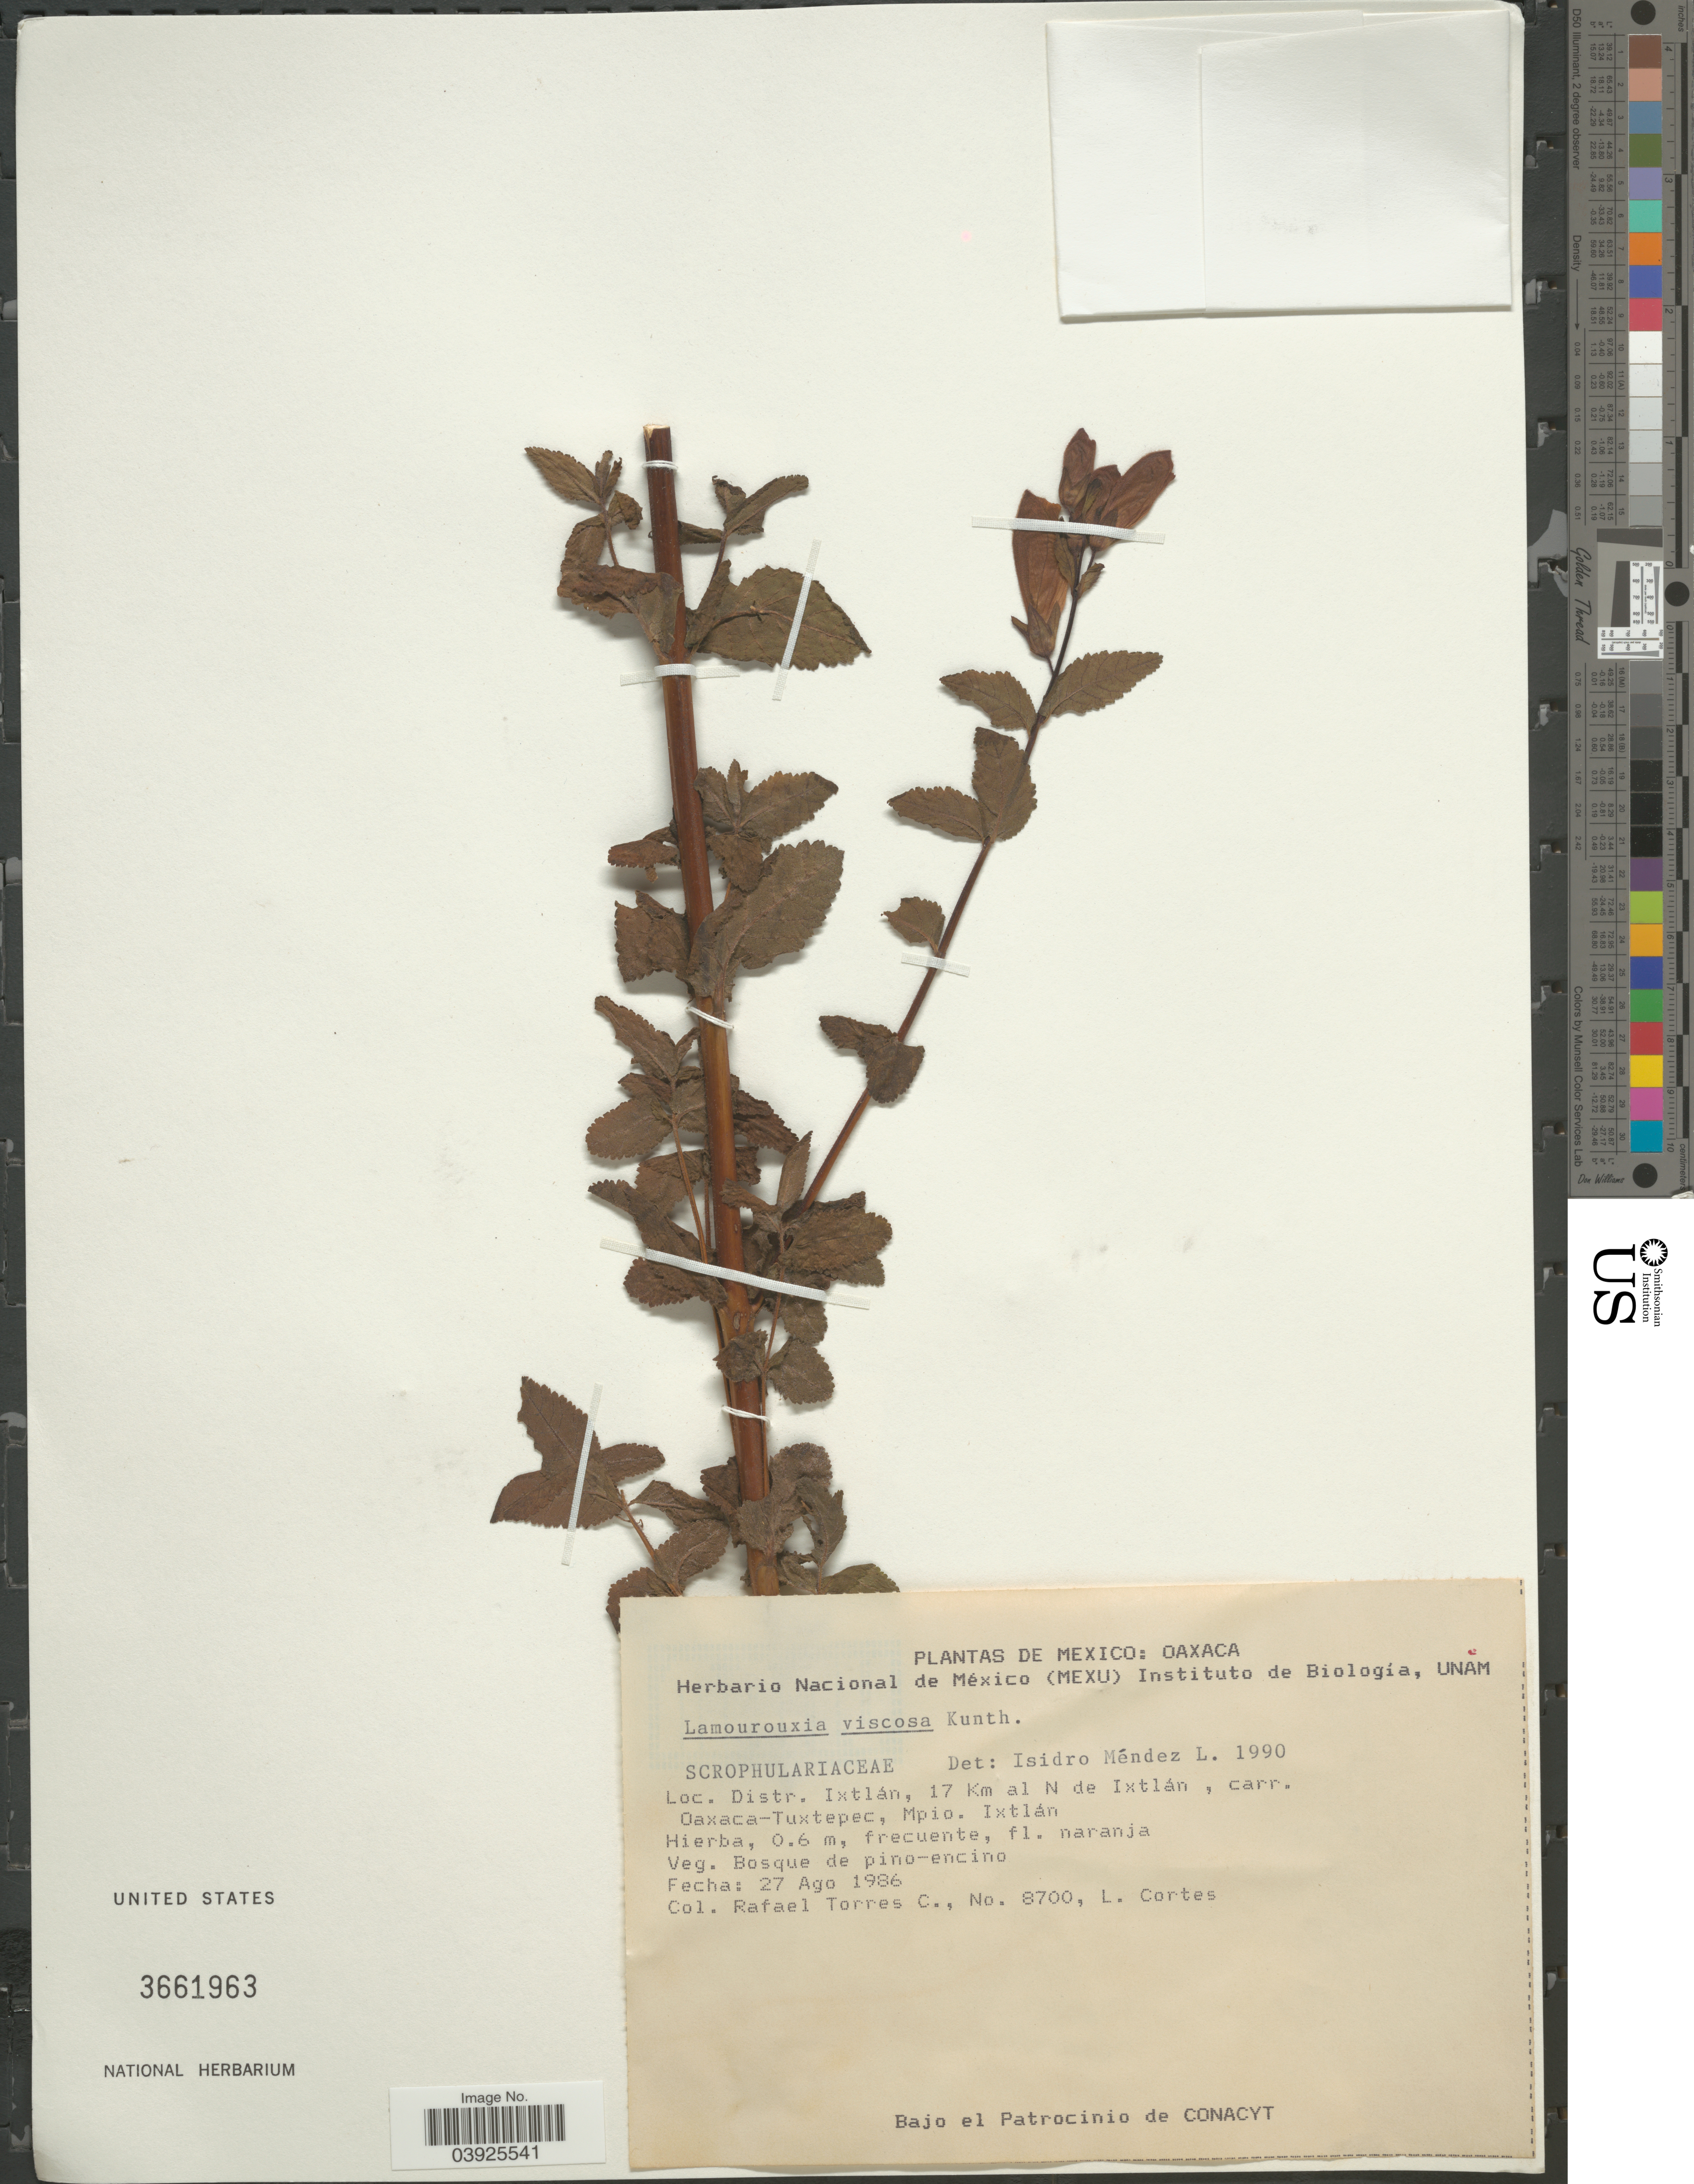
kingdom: Plantae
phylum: Tracheophyta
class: Magnoliopsida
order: Lamiales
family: Orobanchaceae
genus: Lamourouxia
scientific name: Lamourouxia viscosa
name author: Kunth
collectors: R. Torres C. & L. Cortes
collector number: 8700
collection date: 1986-08-27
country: Mexico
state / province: Oaxaca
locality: Distr. Ixtlán, 17 Km al N de Ixtlán, carr. Oaxaca-Tuxtepec, Mpio. Ixtlán.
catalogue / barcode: US 3661963